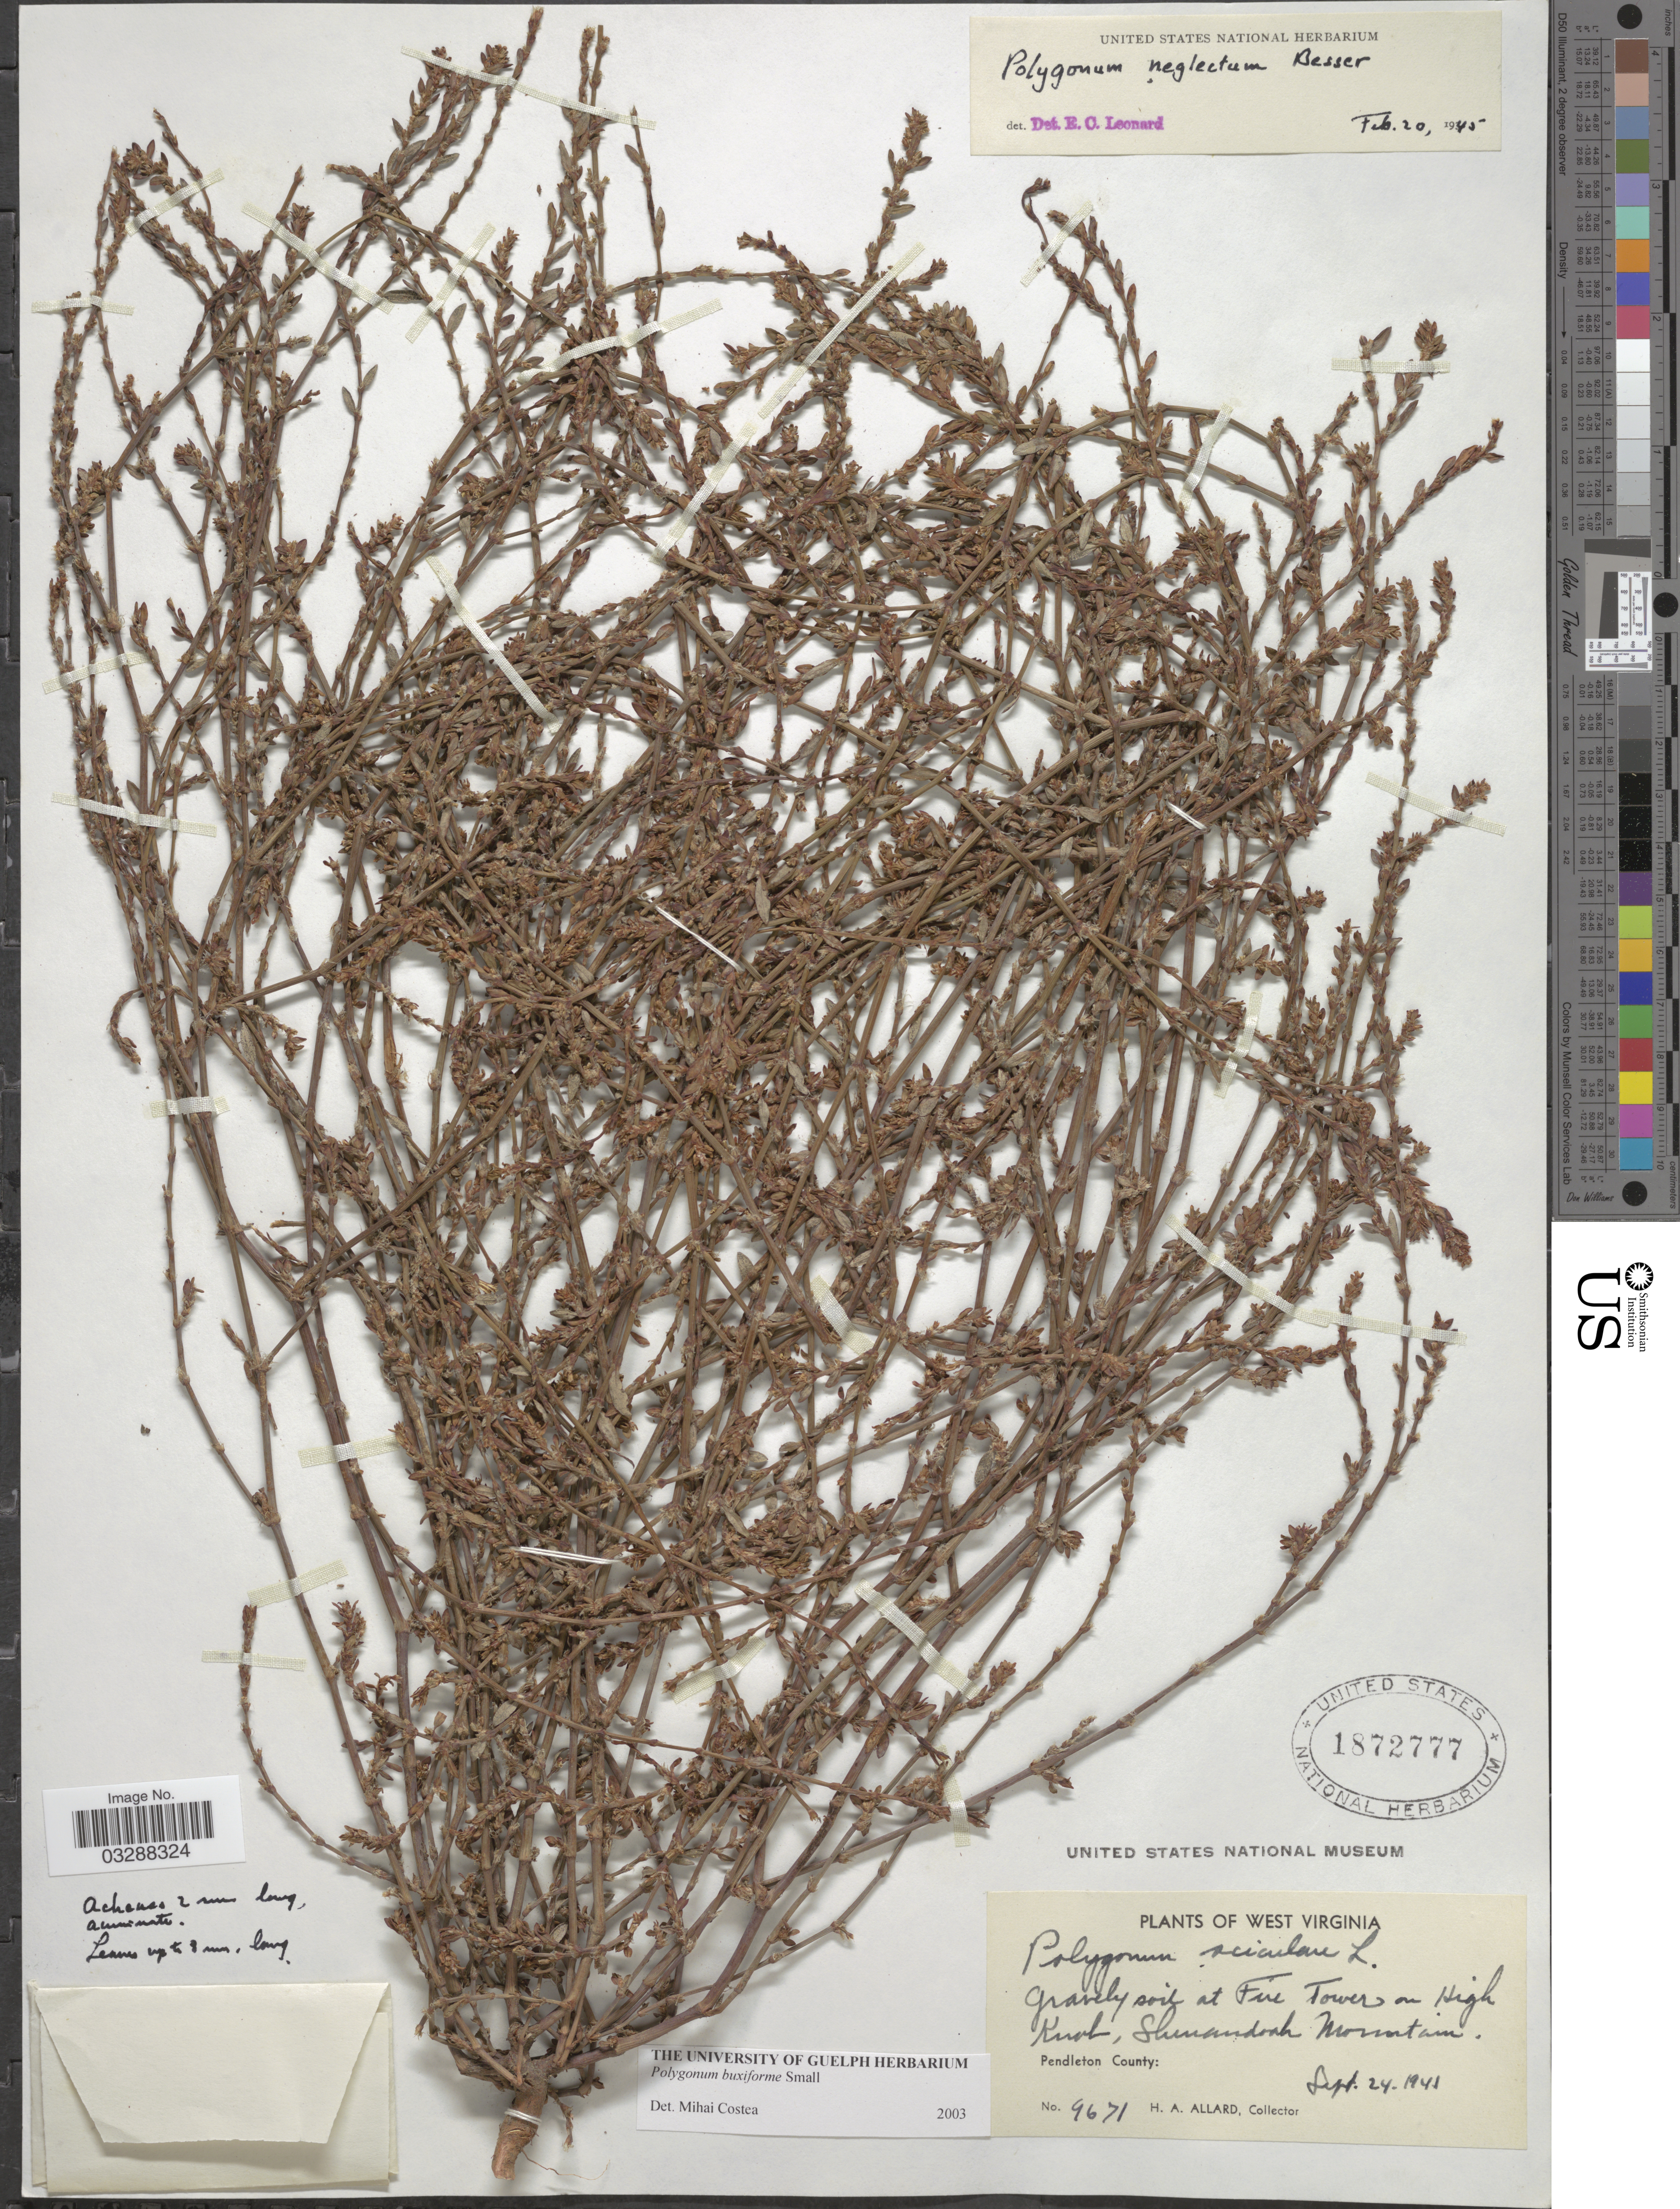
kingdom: Plantae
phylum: Tracheophyta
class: Magnoliopsida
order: Caryophyllales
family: Polygonaceae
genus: Polygonum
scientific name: Polygonum buxiforme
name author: Small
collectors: H. A. Allard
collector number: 9671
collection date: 1941-09-24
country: United States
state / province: West Virginia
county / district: Pendleton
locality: Gravely soil at Fire Tower on High Knob, Shenandoah Mountain, Pendleton County.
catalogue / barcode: US 1872777